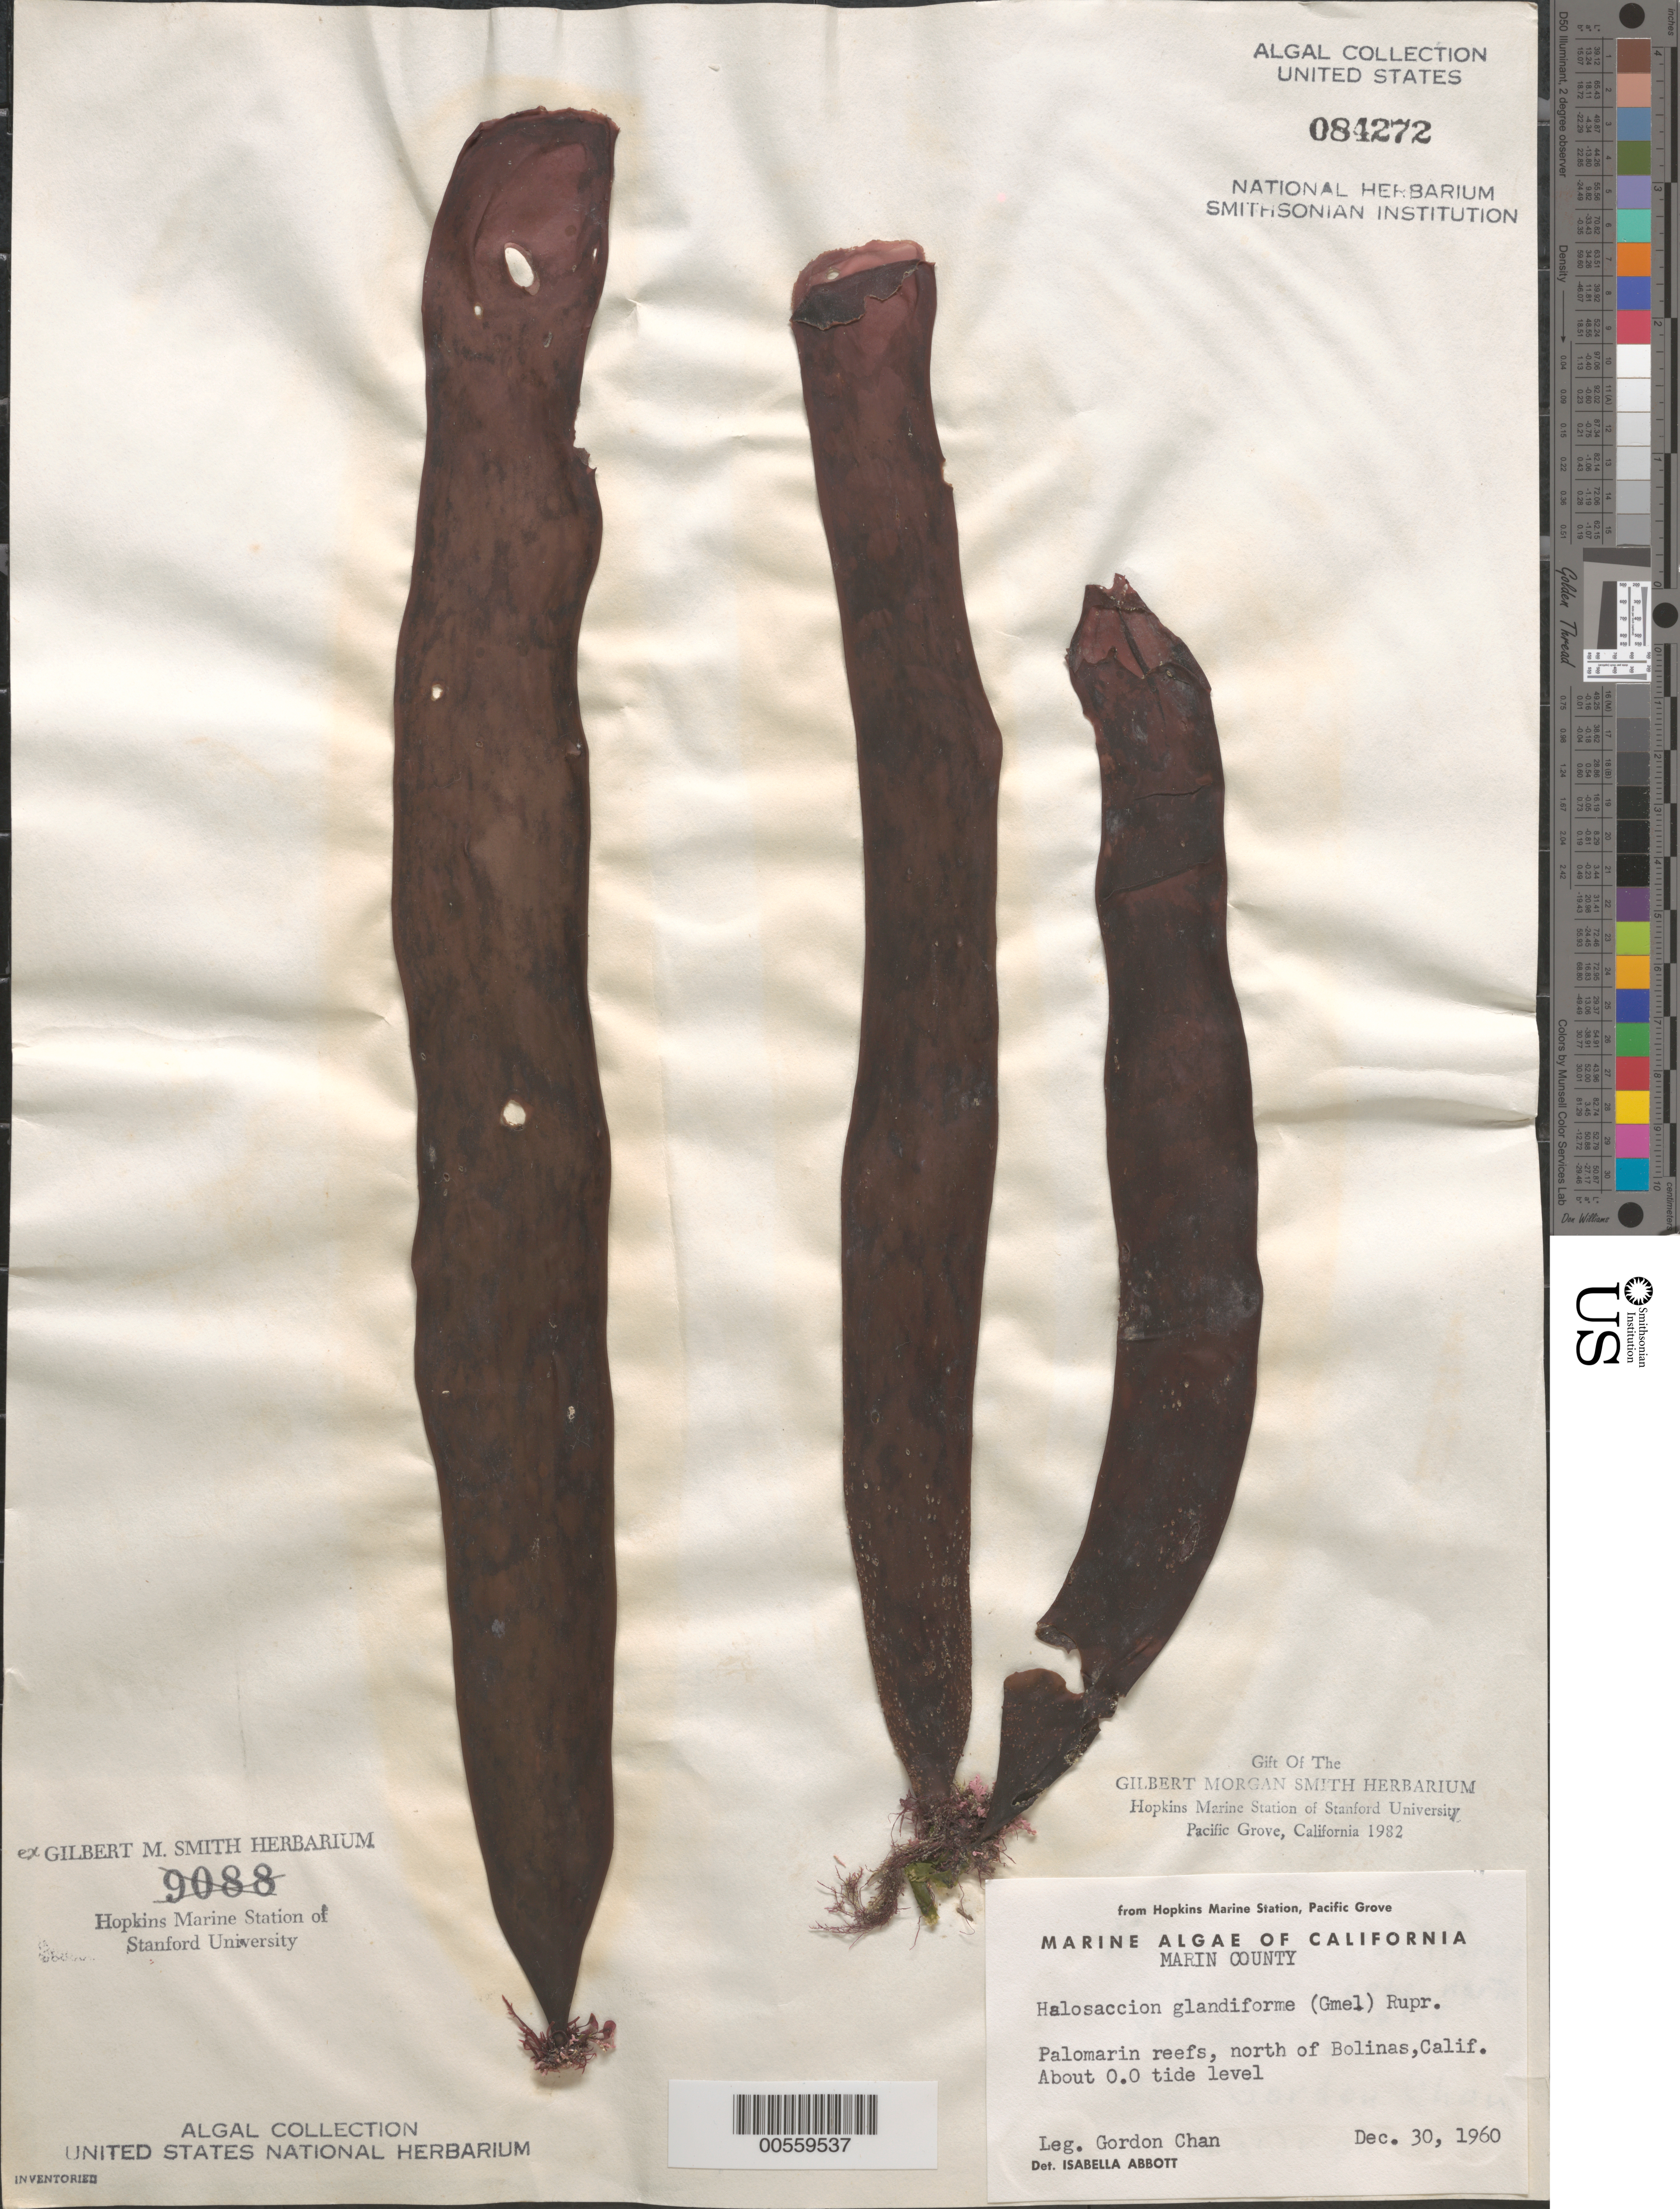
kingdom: Plantae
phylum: Rhodophyta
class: Florideophyceae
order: Palmariales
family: Palmariaceae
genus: Halosaccion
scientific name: Halosaccion glandiforme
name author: (S.G. Gmel.) Rupr.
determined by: Abbott, Isabella A.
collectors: G. Chan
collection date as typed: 30 Dec 1960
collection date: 1960-12-30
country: United States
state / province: California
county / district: Marin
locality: Palomarin Reefs, north of Bolinas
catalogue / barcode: US 84272